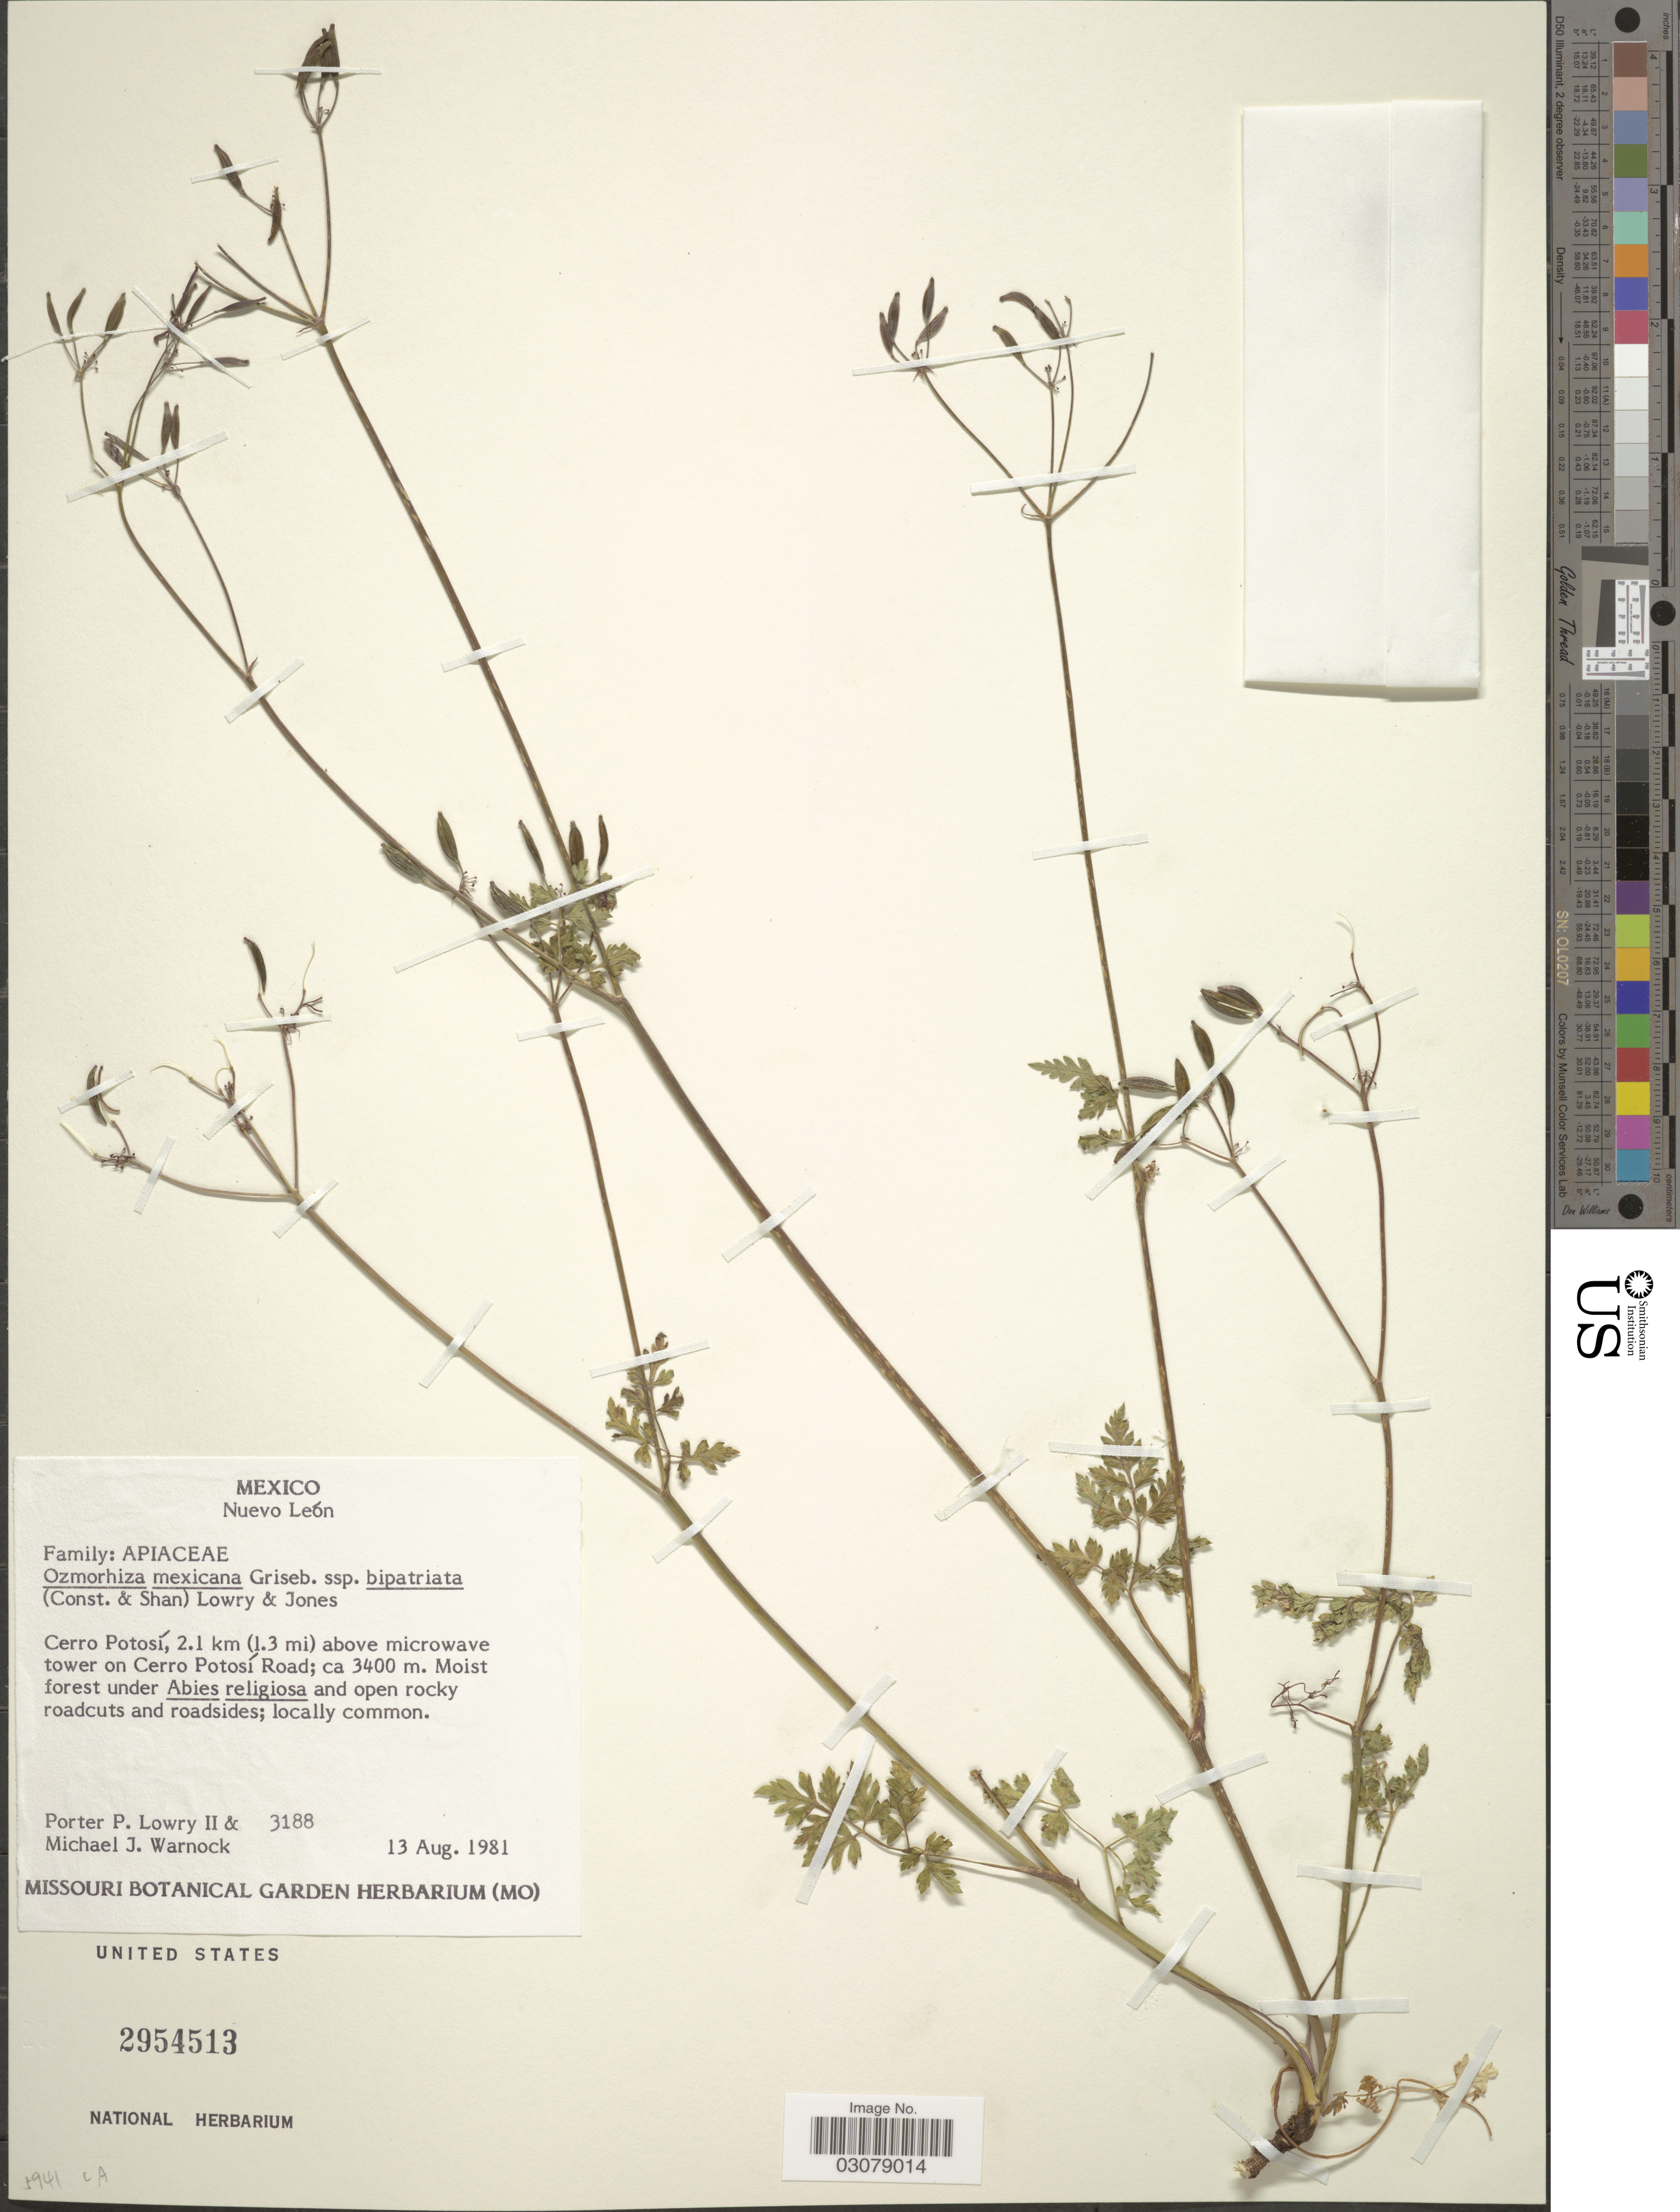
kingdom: Plantae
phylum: Tracheophyta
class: Magnoliopsida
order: Apiales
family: Apiaceae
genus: Osmorhiza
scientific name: Osmorhiza mexicana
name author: Griseb.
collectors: P. P. Lowry & M. Warnock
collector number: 3188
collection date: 1981-08-13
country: Mexico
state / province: Nuevo León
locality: Cerro Potosí, 2.1 km (1.3 mi) above microwave tower on Cerro Potosí Road.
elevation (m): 3400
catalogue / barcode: US 2954513